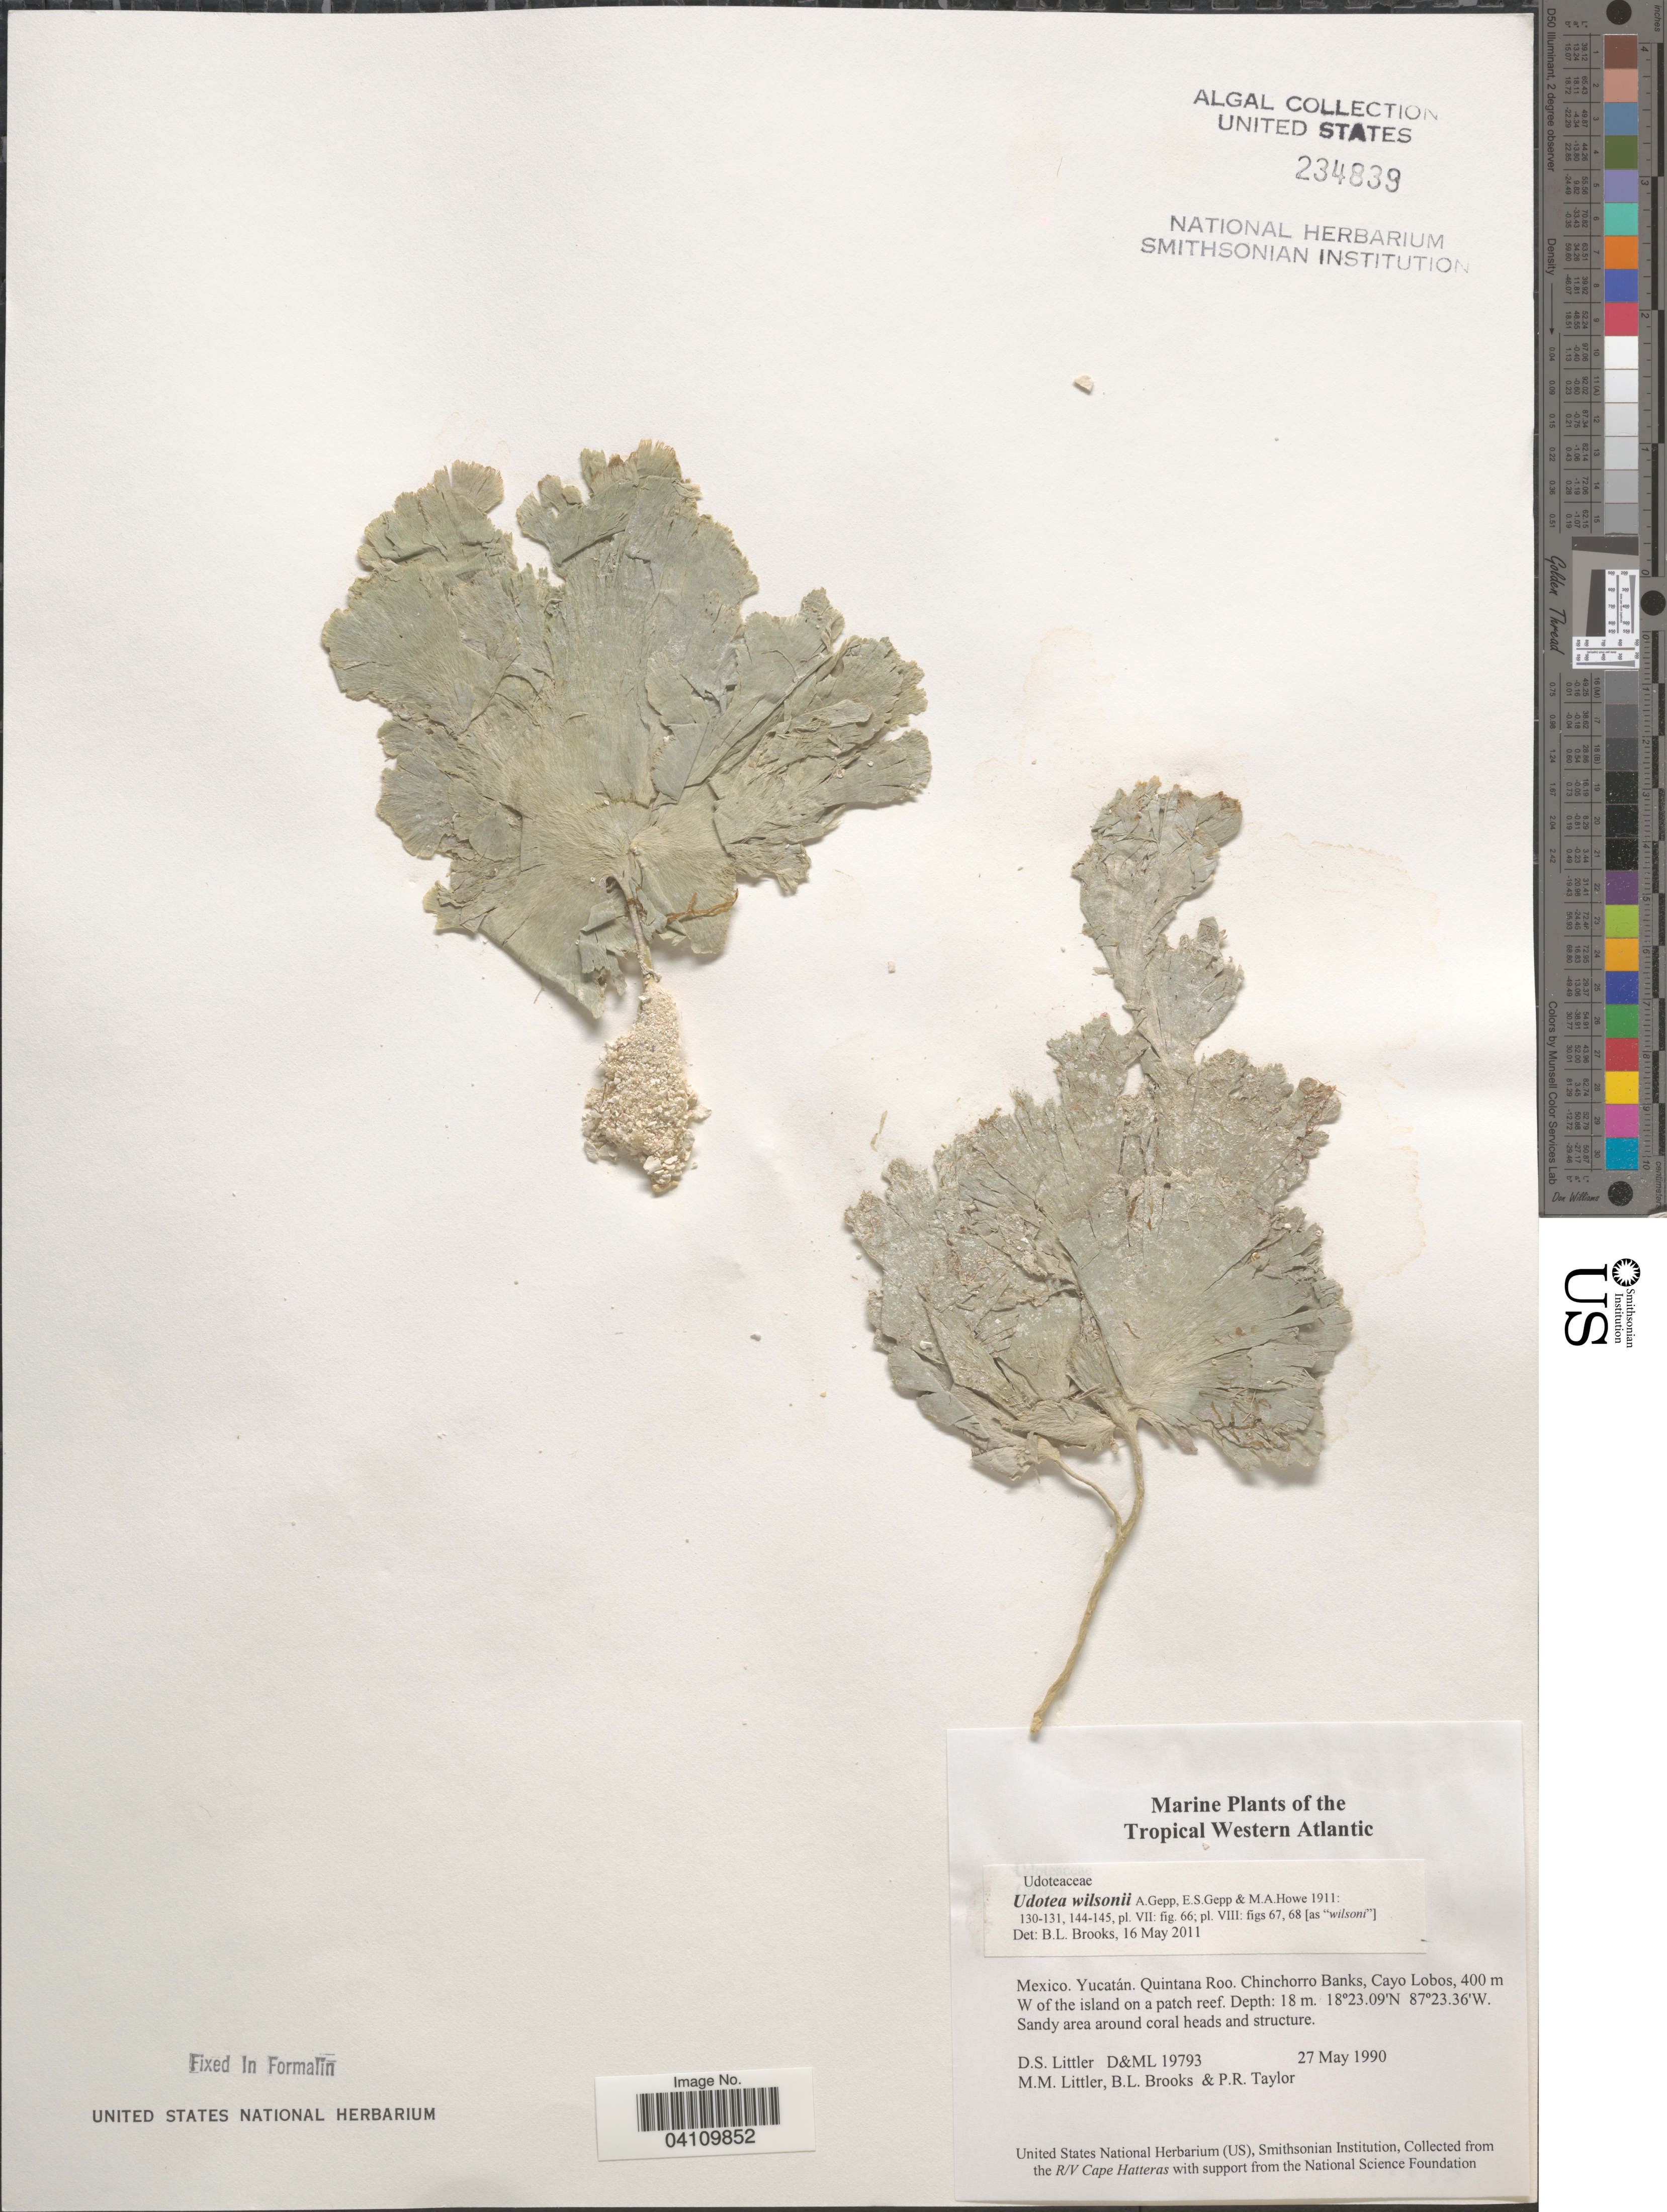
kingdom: Plantae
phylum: Chlorophyta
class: Ulvophyceae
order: Bryopsidales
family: Udoteaceae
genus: Udotea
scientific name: Udotea wilsonii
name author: A. Gepp et al. in A. Gepp & E. Gepp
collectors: D. S. Littler, B. Brooks & P. R. Taylor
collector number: D&ML 19793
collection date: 1990-05-27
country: Mexico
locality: Tropical Western Atlantic. Yucatán. Quintana Roo. Chinchorro Banks, Cayo Lobos, 400 m W of the island on a patch reef.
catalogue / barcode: US 234839